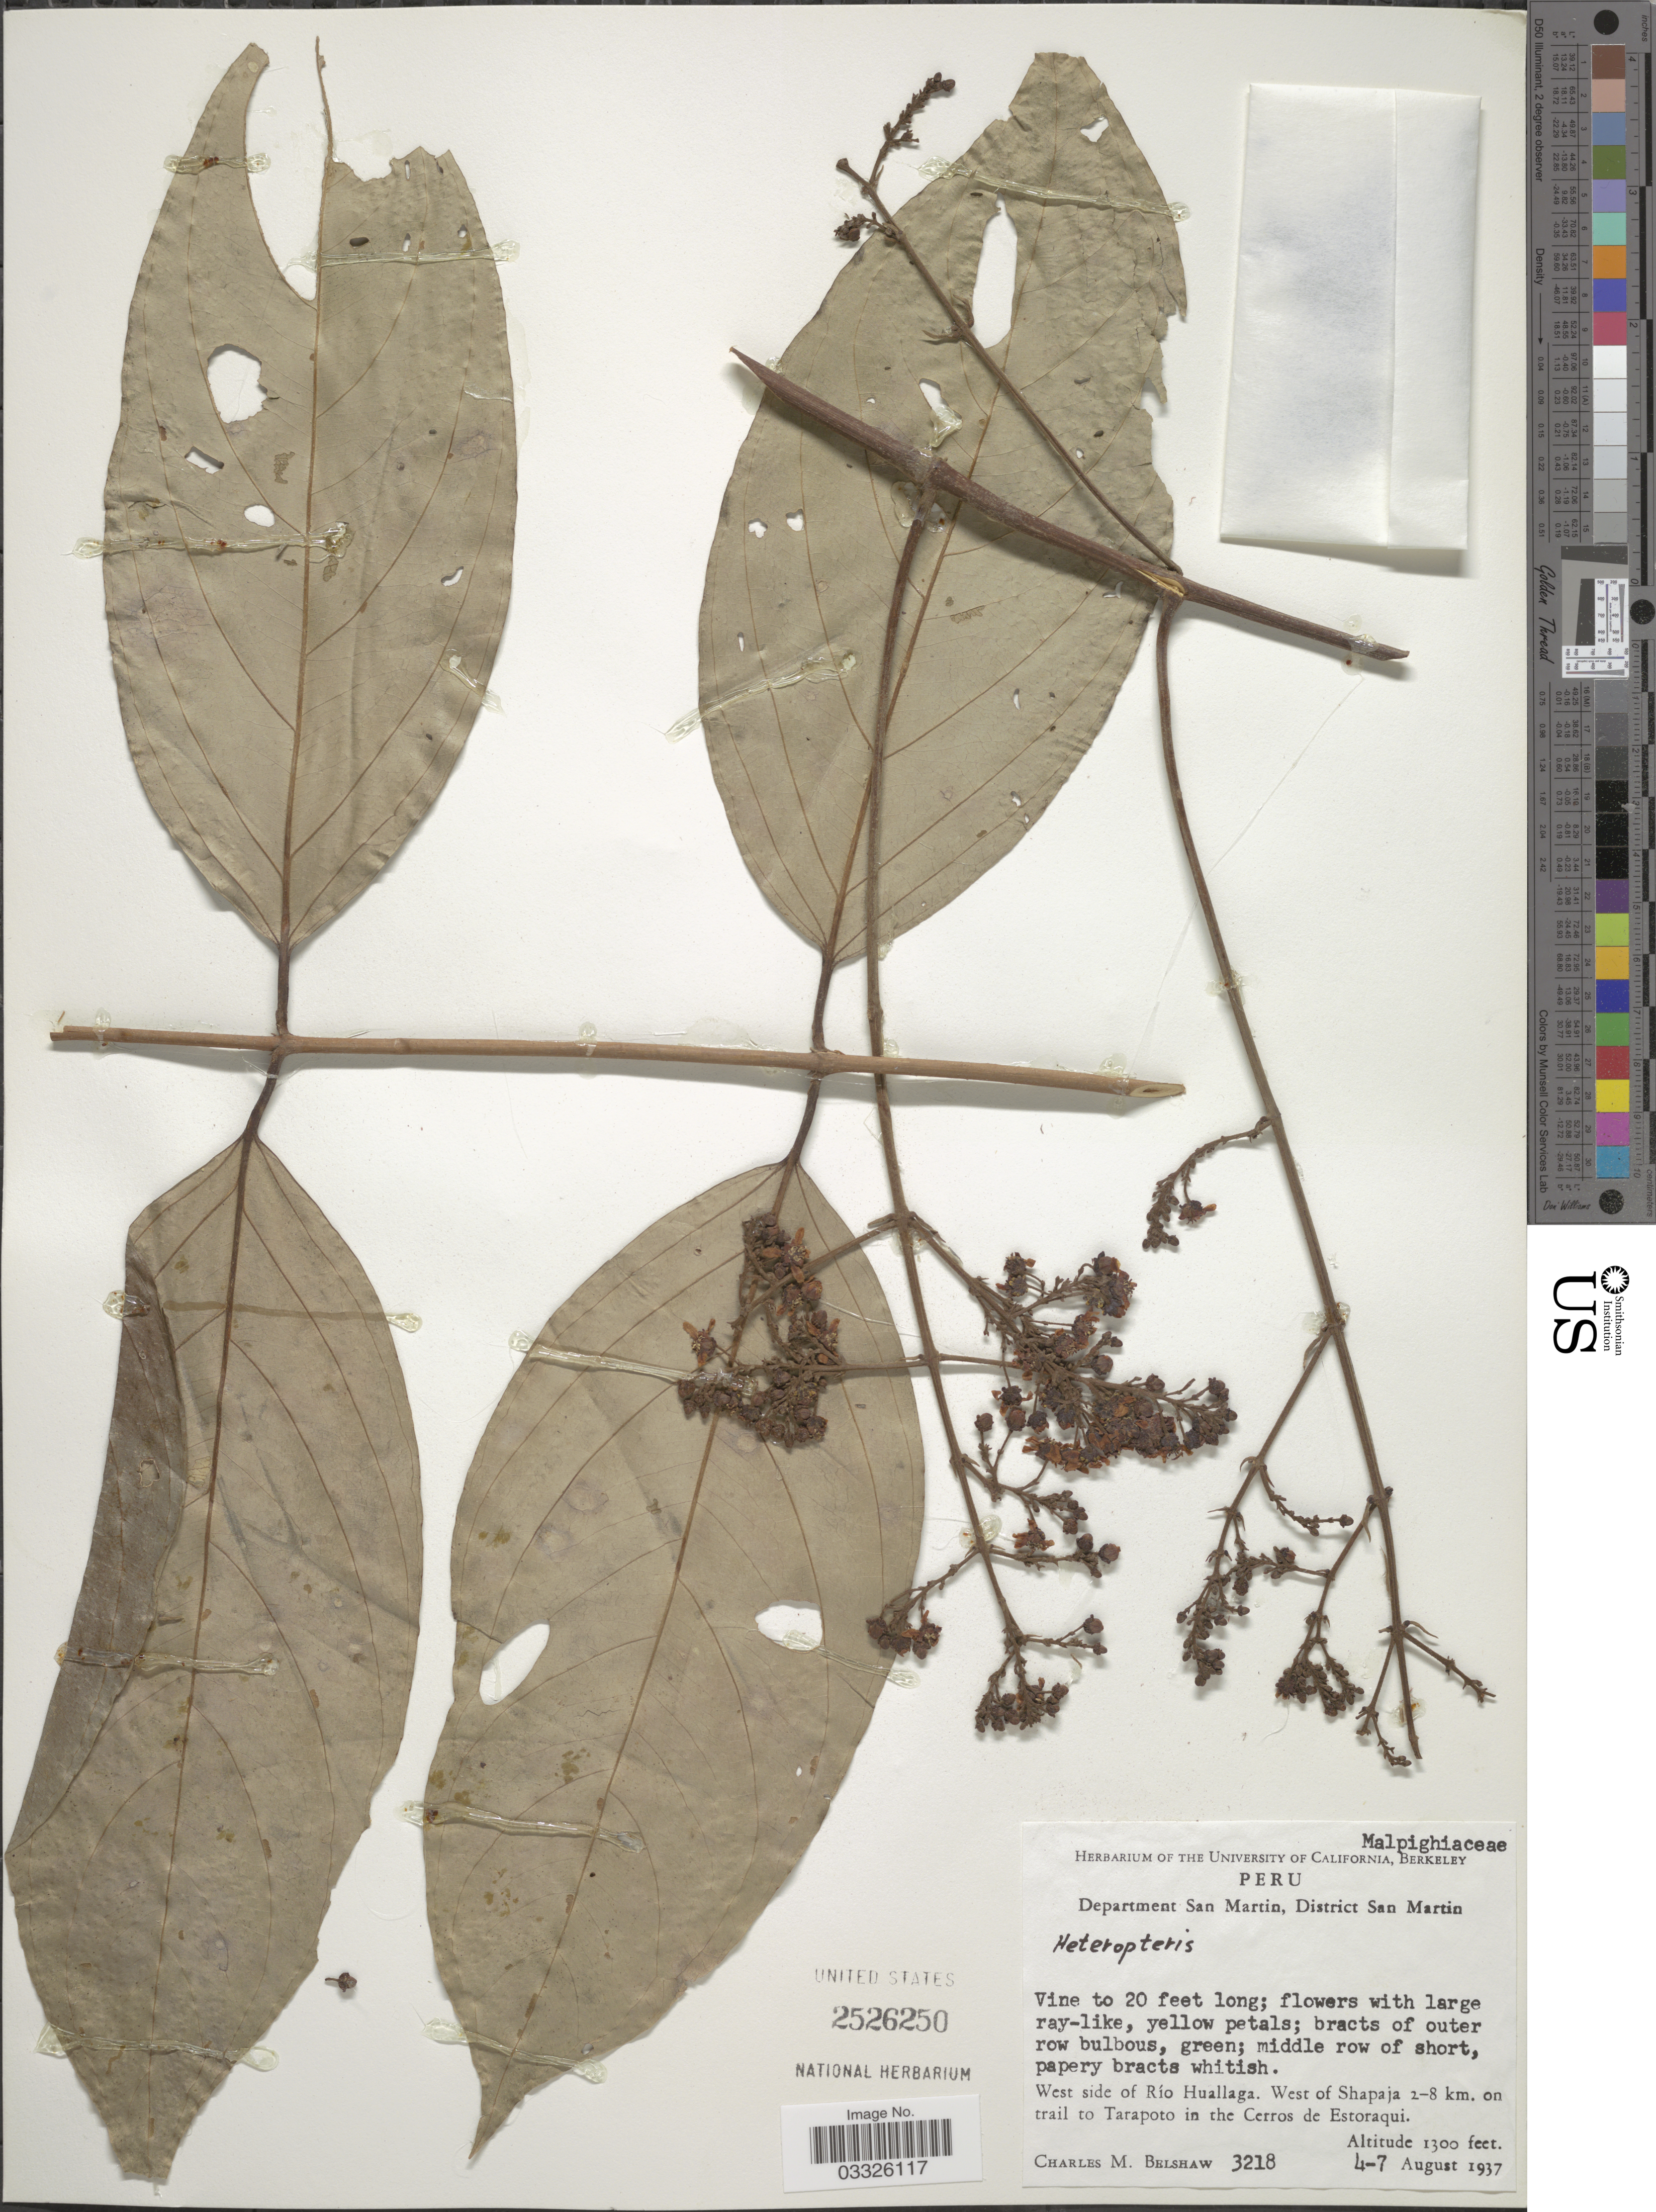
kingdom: Plantae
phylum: Tracheophyta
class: Magnoliopsida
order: Malpighiales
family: Malpighiaceae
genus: Heteropterys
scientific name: Heteropterys sp.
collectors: C. Shaw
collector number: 3218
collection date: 1937-08-04/1937-08-07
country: Peru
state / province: San Martín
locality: Department San Martin, District San Martin. West side of Río Huallaga. West of Shapaja 2-8 km. on trail to Tarapoto in the Cerros de Estoraqui.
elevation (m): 396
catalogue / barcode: US 2526250